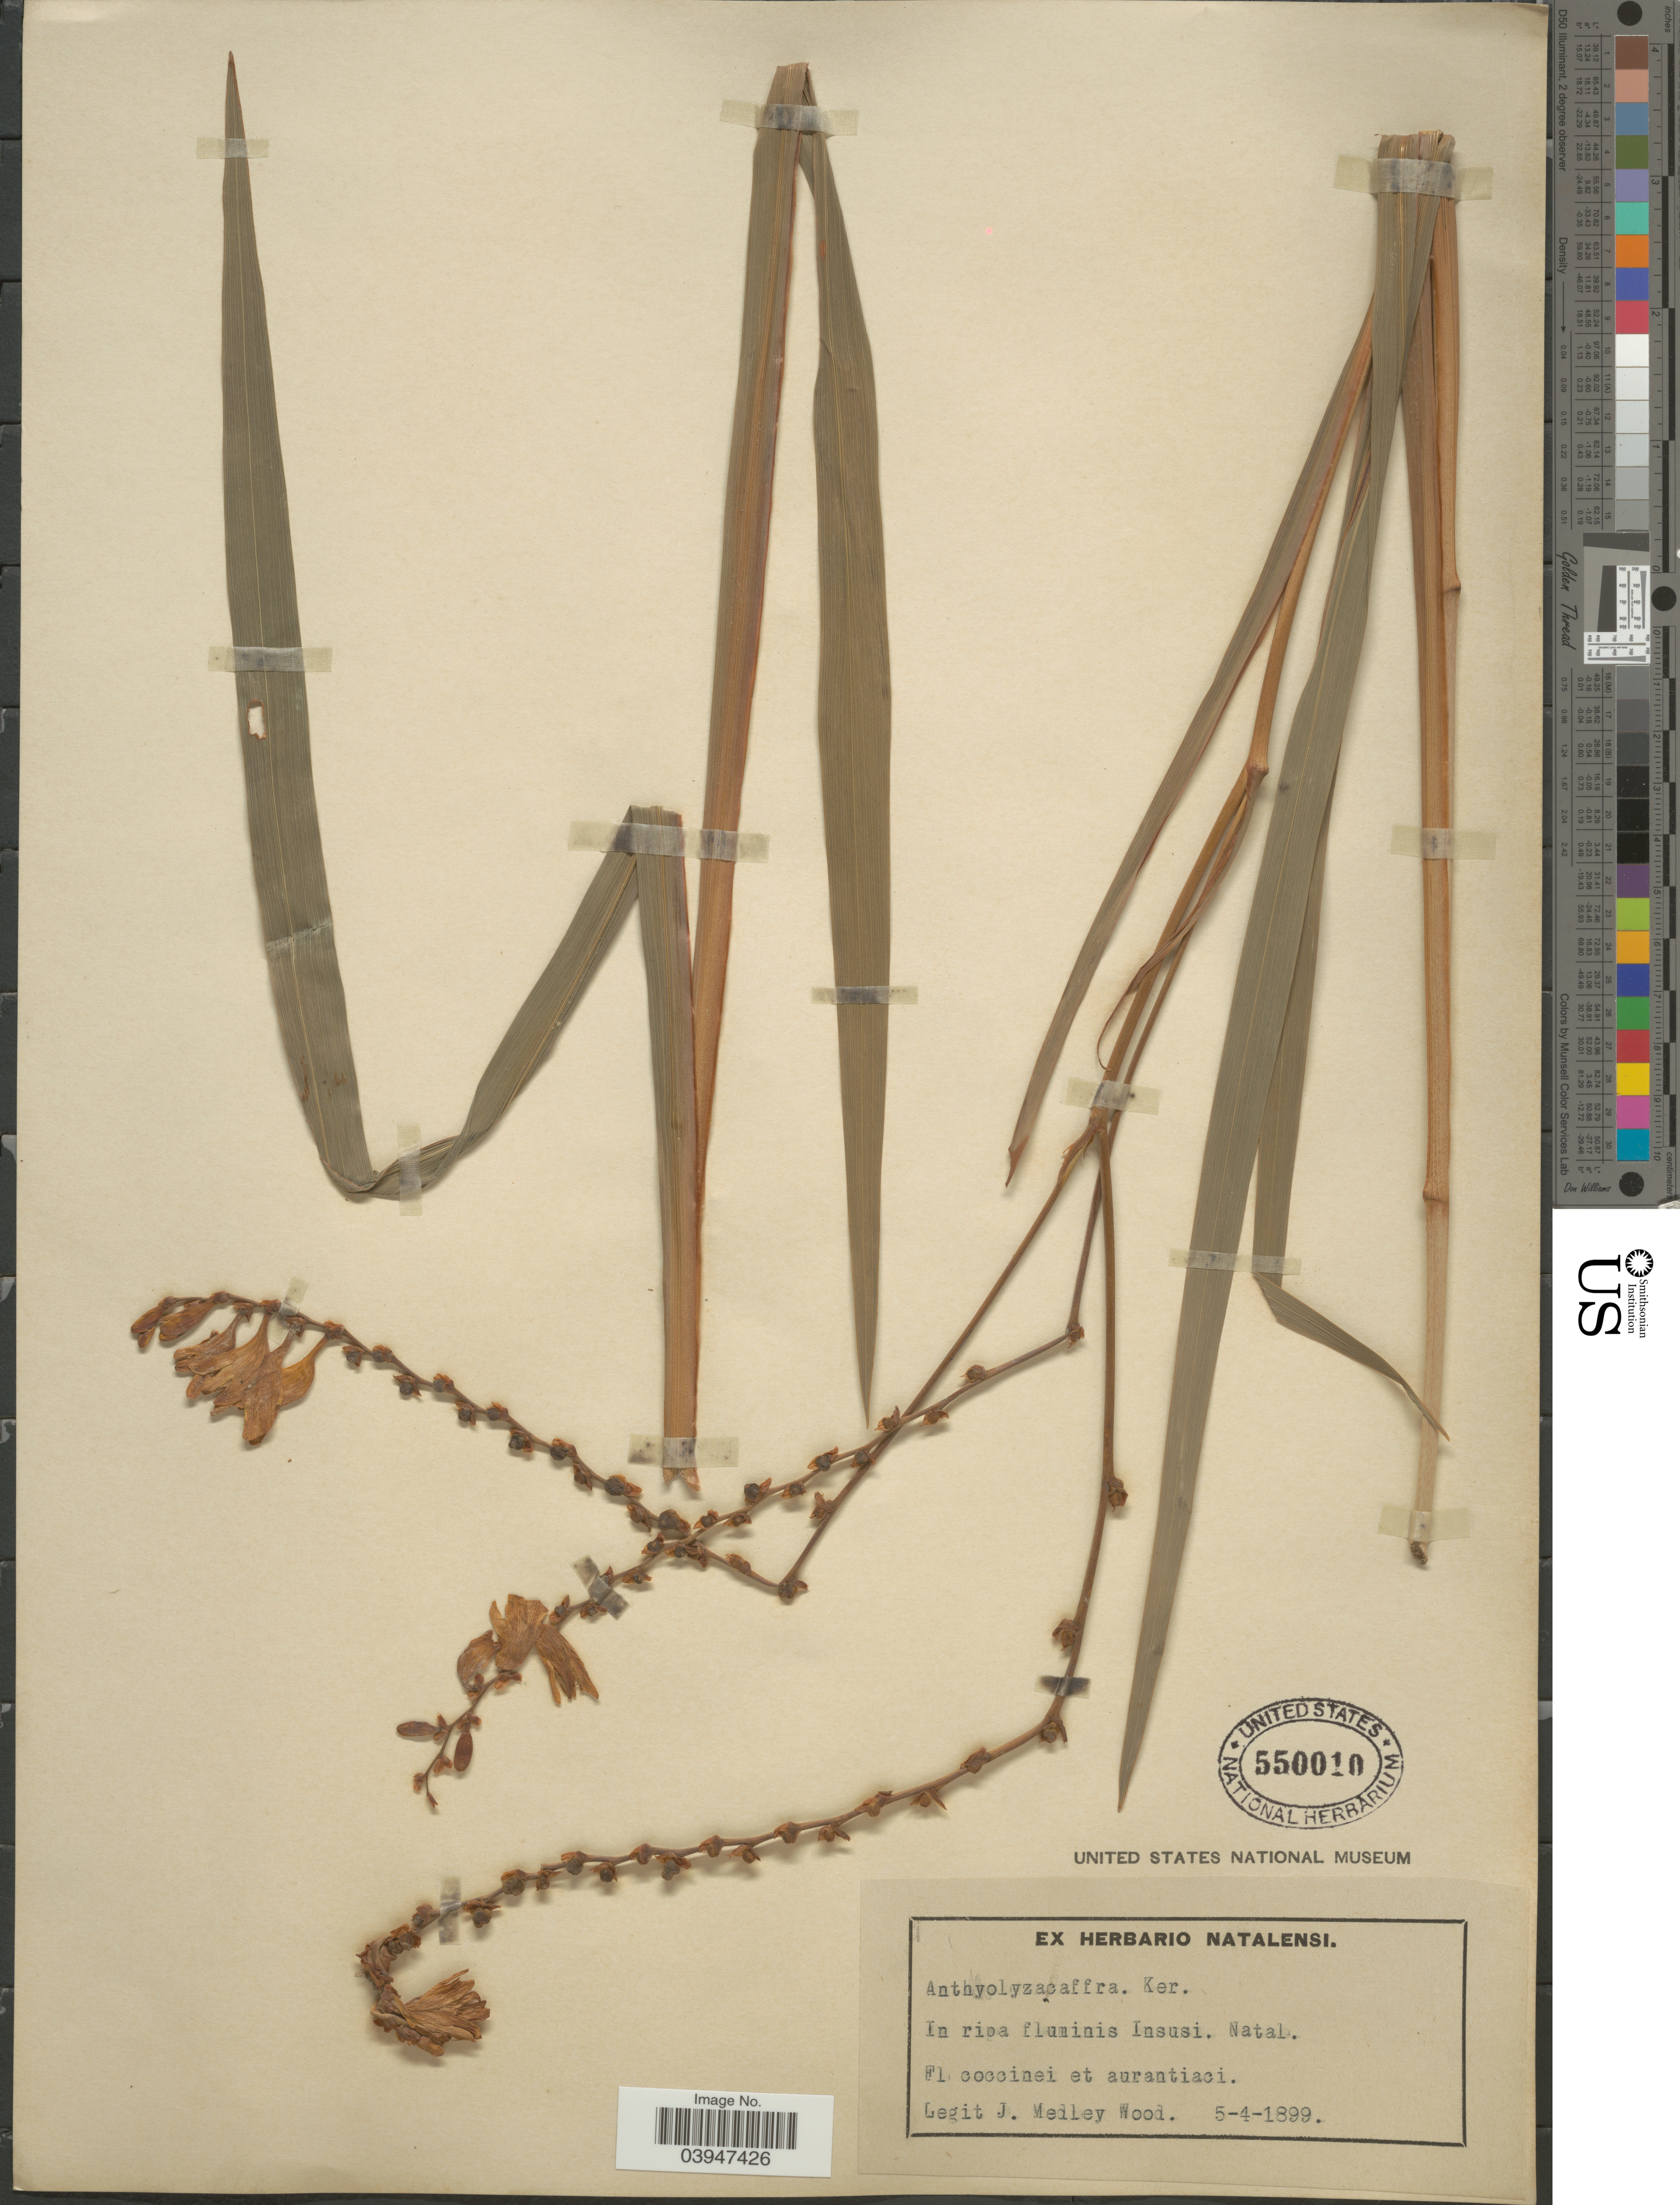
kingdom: Plantae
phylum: Tracheophyta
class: Liliopsida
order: Asparagales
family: Iridaceae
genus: Crocosmia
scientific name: Crocosmia pottsii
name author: (Baker) N.E. Br.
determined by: Strong, Mark T., (BOT), Smithsonian Institution - National Museum of Natural History (UNITED STATES)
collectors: J. Medley Wood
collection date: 1899-04-05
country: South Africa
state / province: KwaZulu-Natal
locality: In ripa fluminis Insusi. Natal.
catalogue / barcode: US 550010